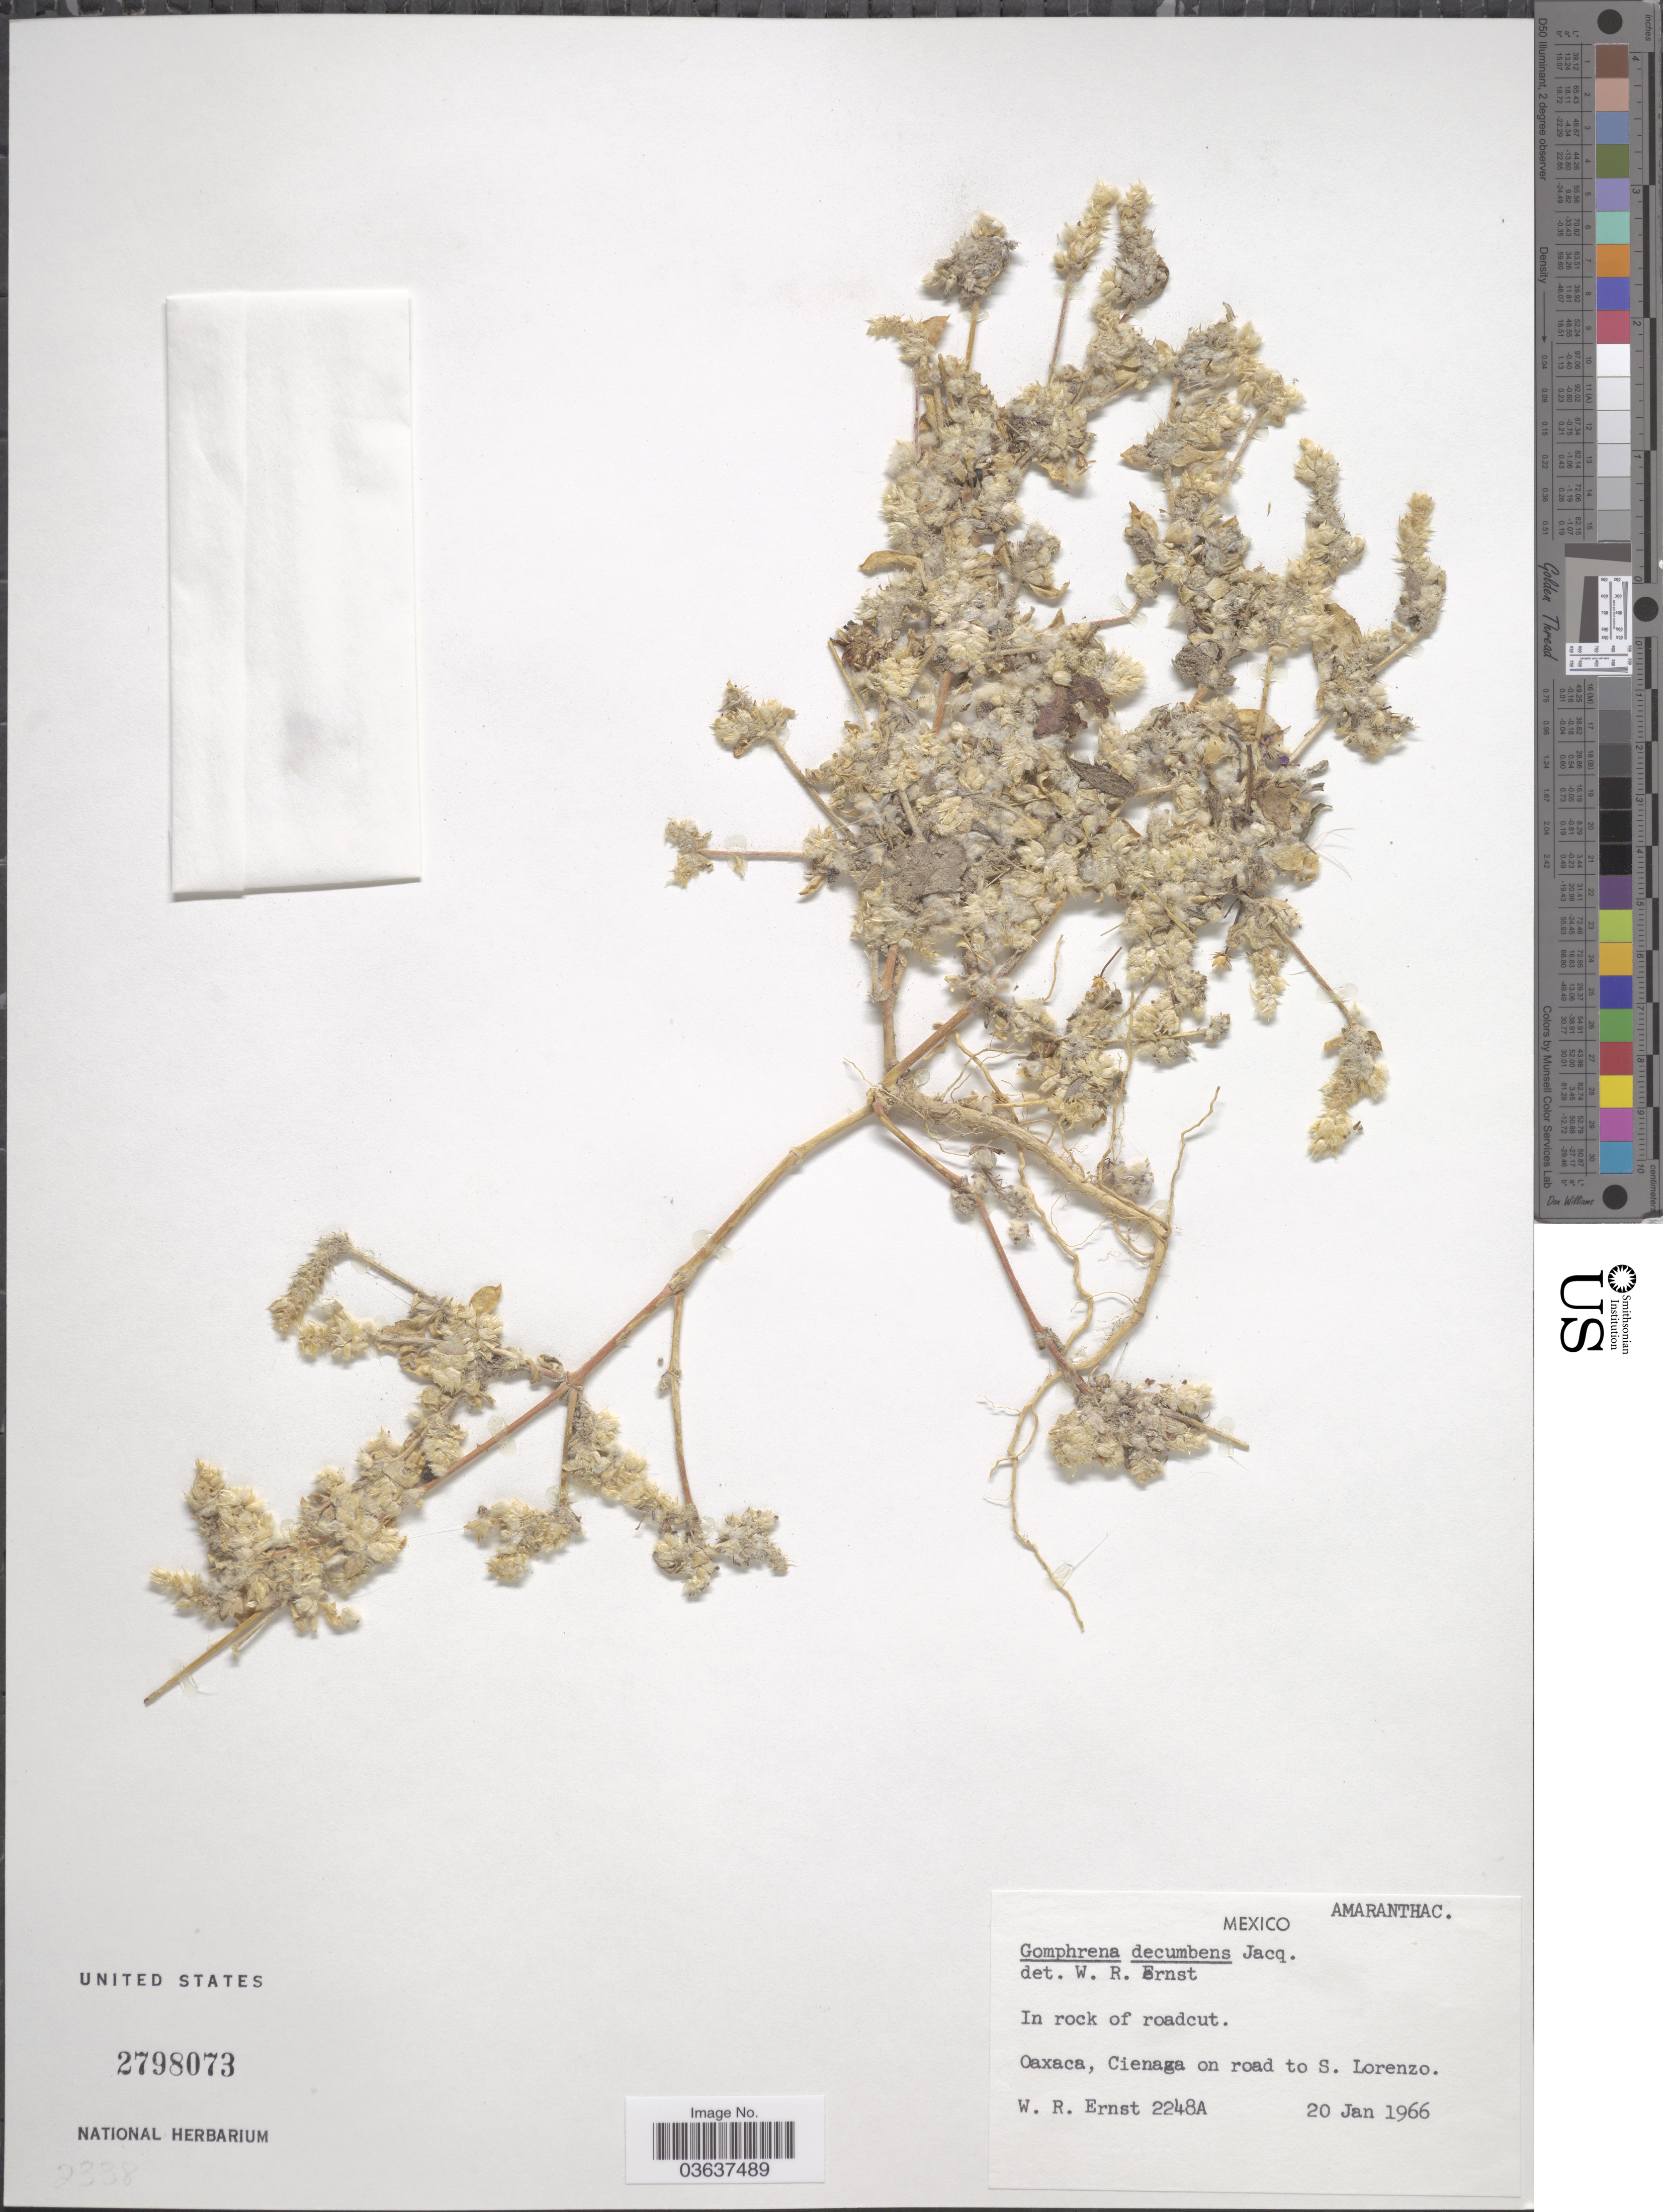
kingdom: Plantae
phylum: Tracheophyta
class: Magnoliopsida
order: Caryophyllales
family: Amaranthaceae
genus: Gomphrena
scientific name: Gomphrena decumbens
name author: Jacq.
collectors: W. R. Ernst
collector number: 2248A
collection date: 1966-01-20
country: Mexico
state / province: Oaxaca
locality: Cienaga on road to S. Lorenzo.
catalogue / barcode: US 2798073